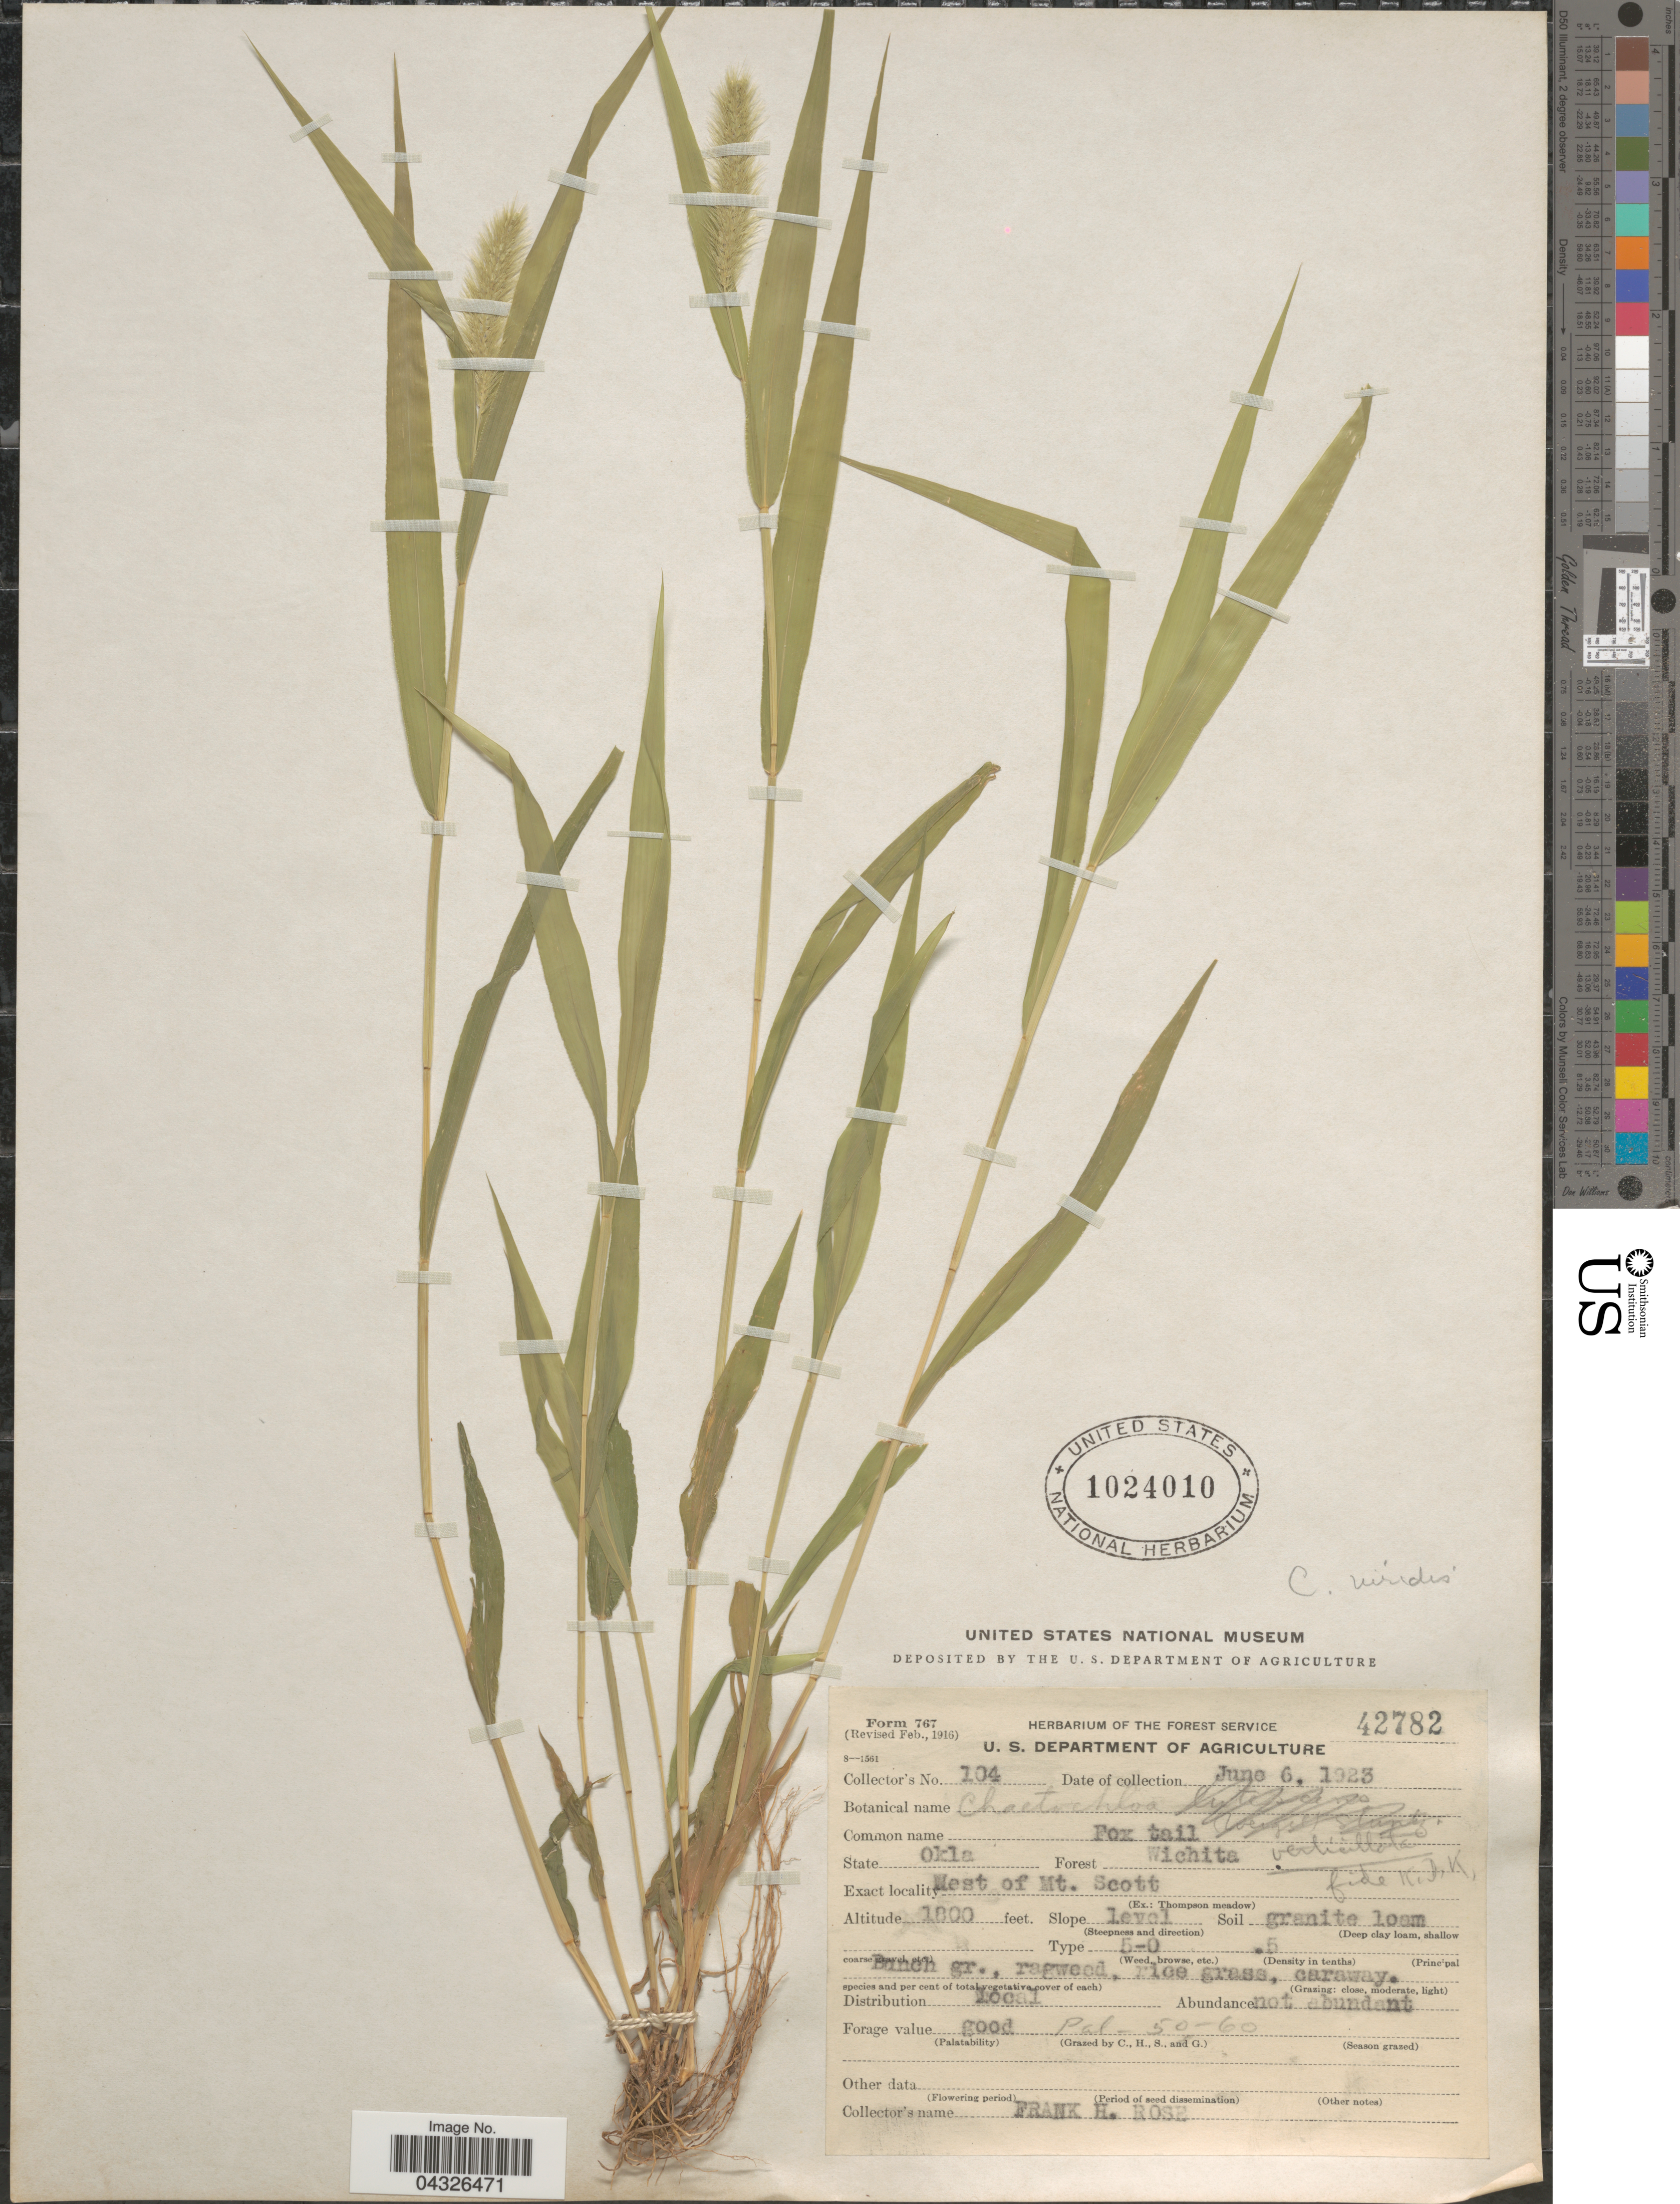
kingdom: Plantae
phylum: Tracheophyta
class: Liliopsida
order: Poales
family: Poaceae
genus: Setaria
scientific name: Setaria viridis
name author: (L.) P. Beauv.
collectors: F. H. Rose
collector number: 104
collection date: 1923-06-06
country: United States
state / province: Oklahoma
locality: Forest Wichita. West of Mt. Scott. Slope level. Soil granite loam.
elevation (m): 549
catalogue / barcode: US 1024010